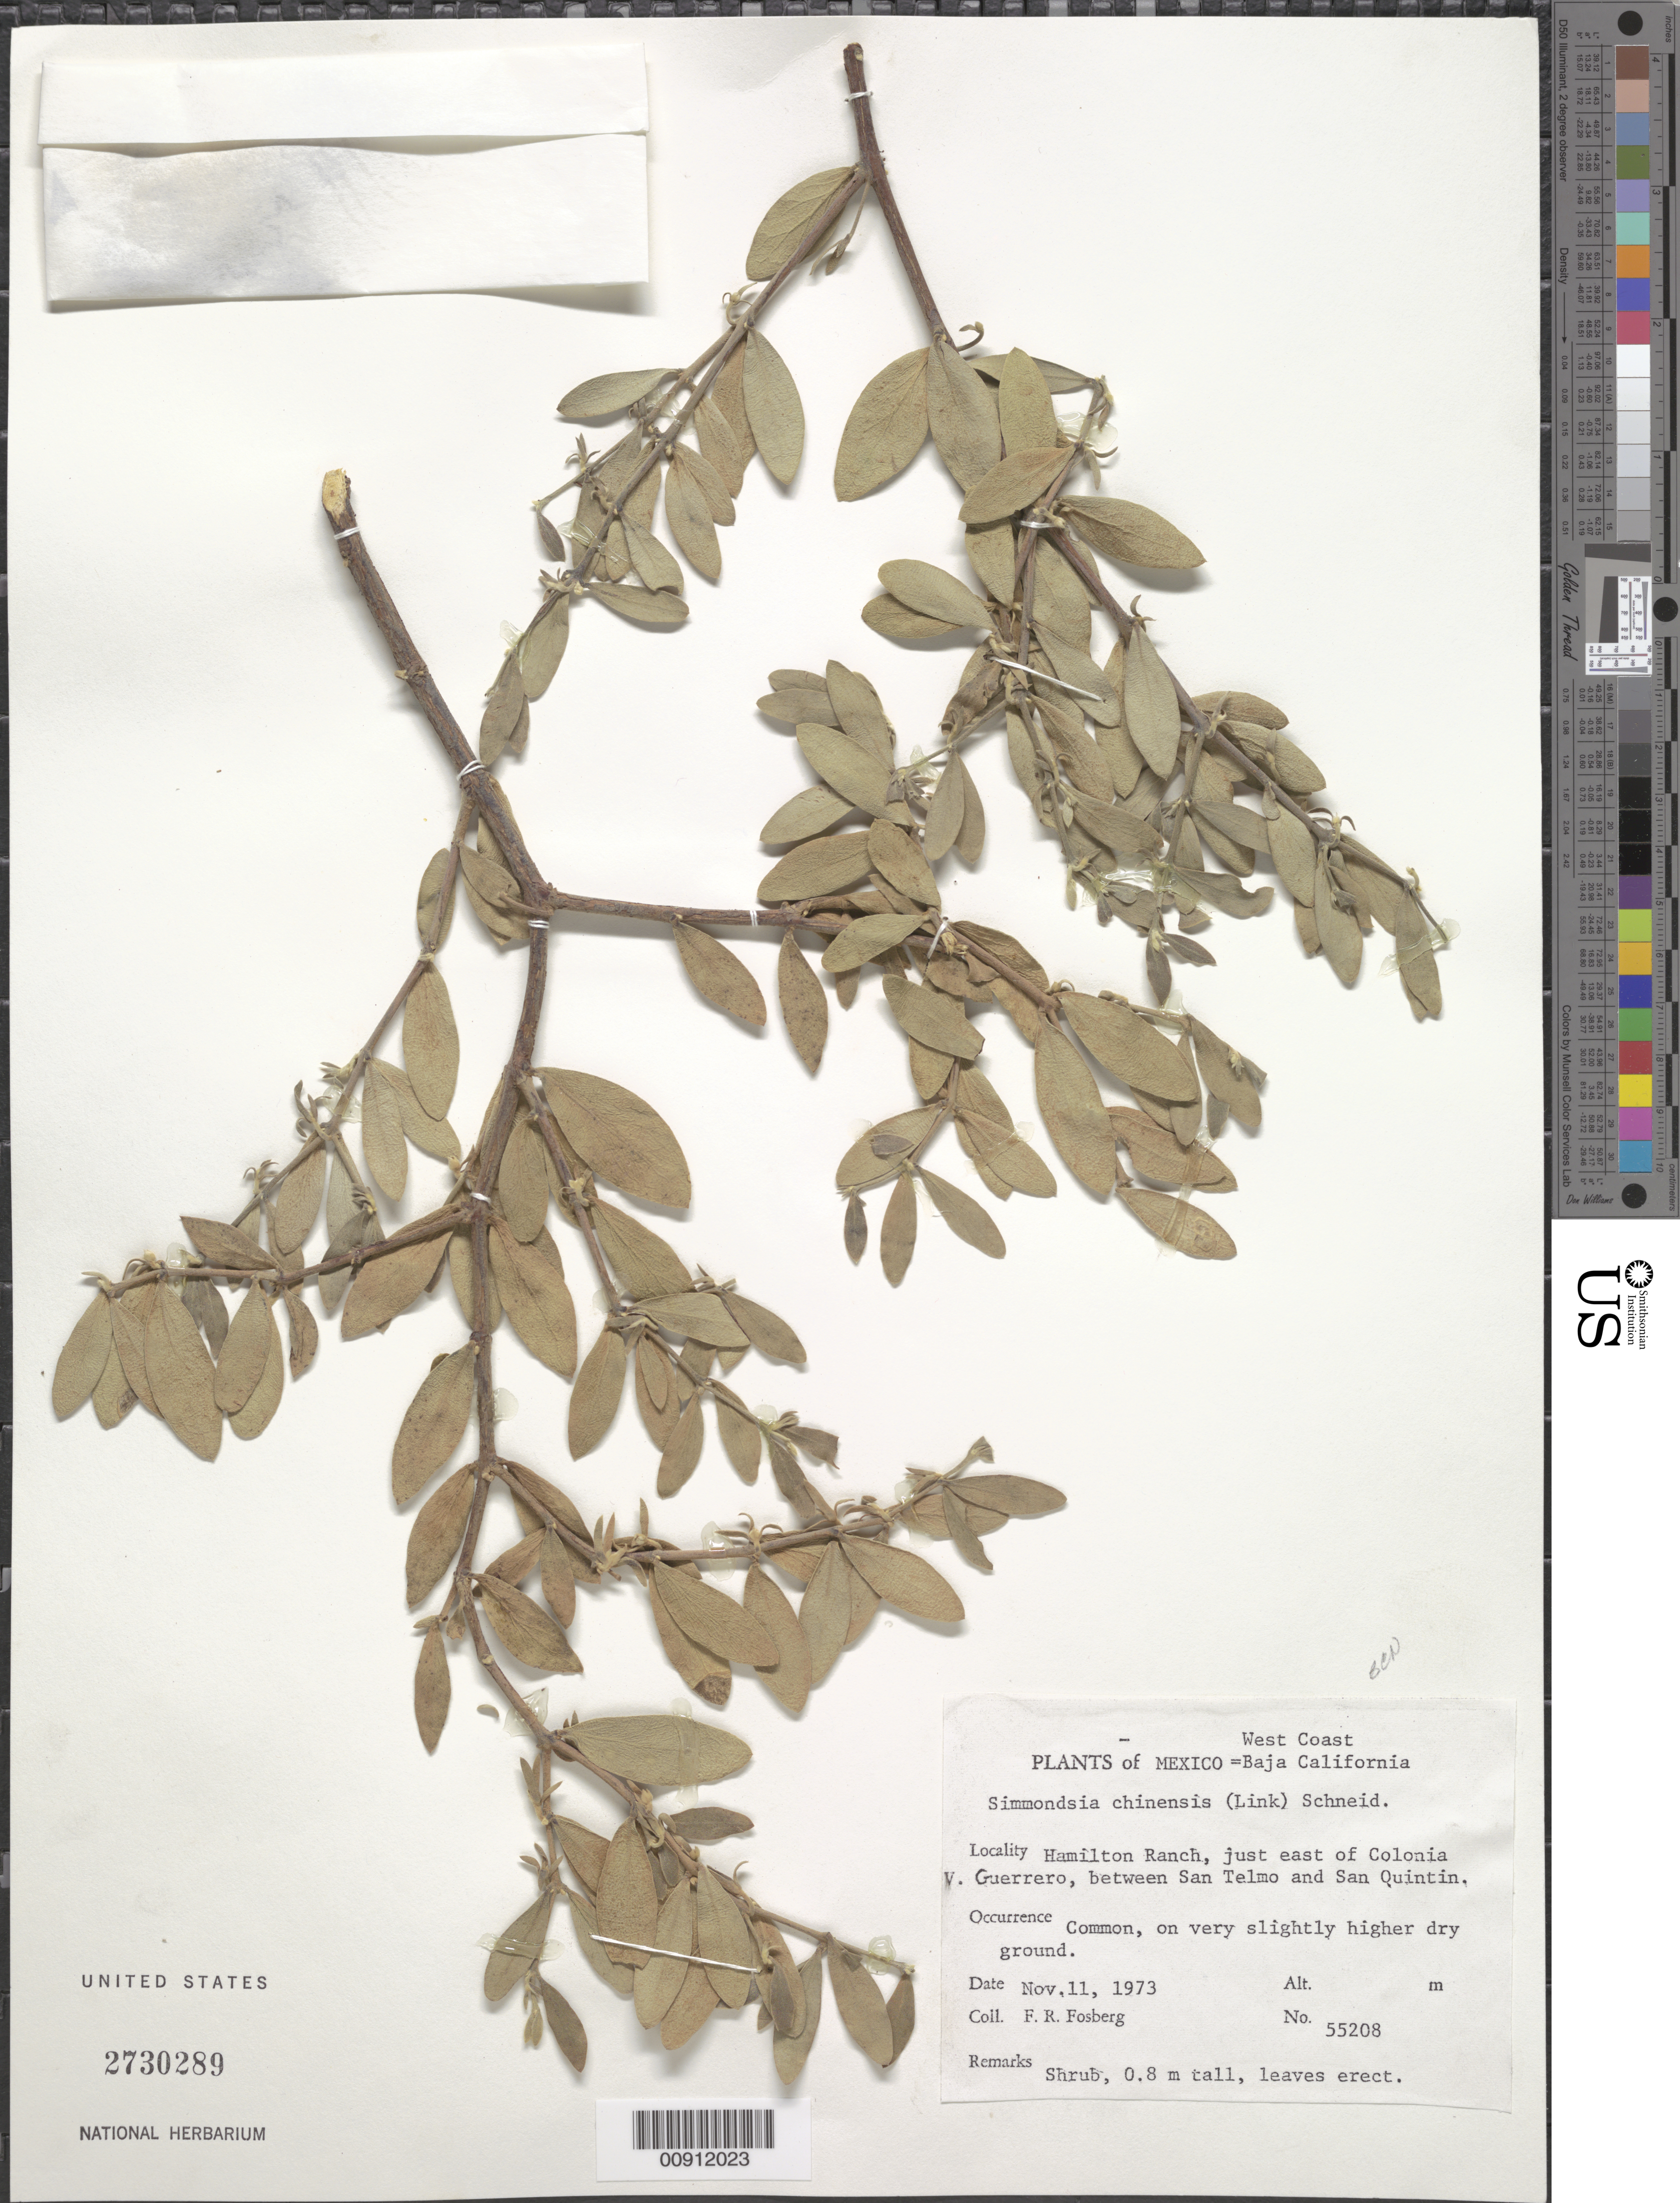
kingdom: Plantae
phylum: Tracheophyta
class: Magnoliopsida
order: Caryophyllales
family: Simmondsiaceae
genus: Simmondsia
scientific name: Simmondsia chinensis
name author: (Link) C.K. Schneid.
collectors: F. R. Fosberg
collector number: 55208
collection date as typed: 11 Nov 1973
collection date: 1973-11-11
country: Mexico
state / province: Baja California Norte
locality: Hamilton Ranch, just east of Colonia V. Guerrero, between San Telmo and San Quintin. West Coast Baja California.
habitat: Common, on very slightly higher dry ground.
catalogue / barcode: US 2730289